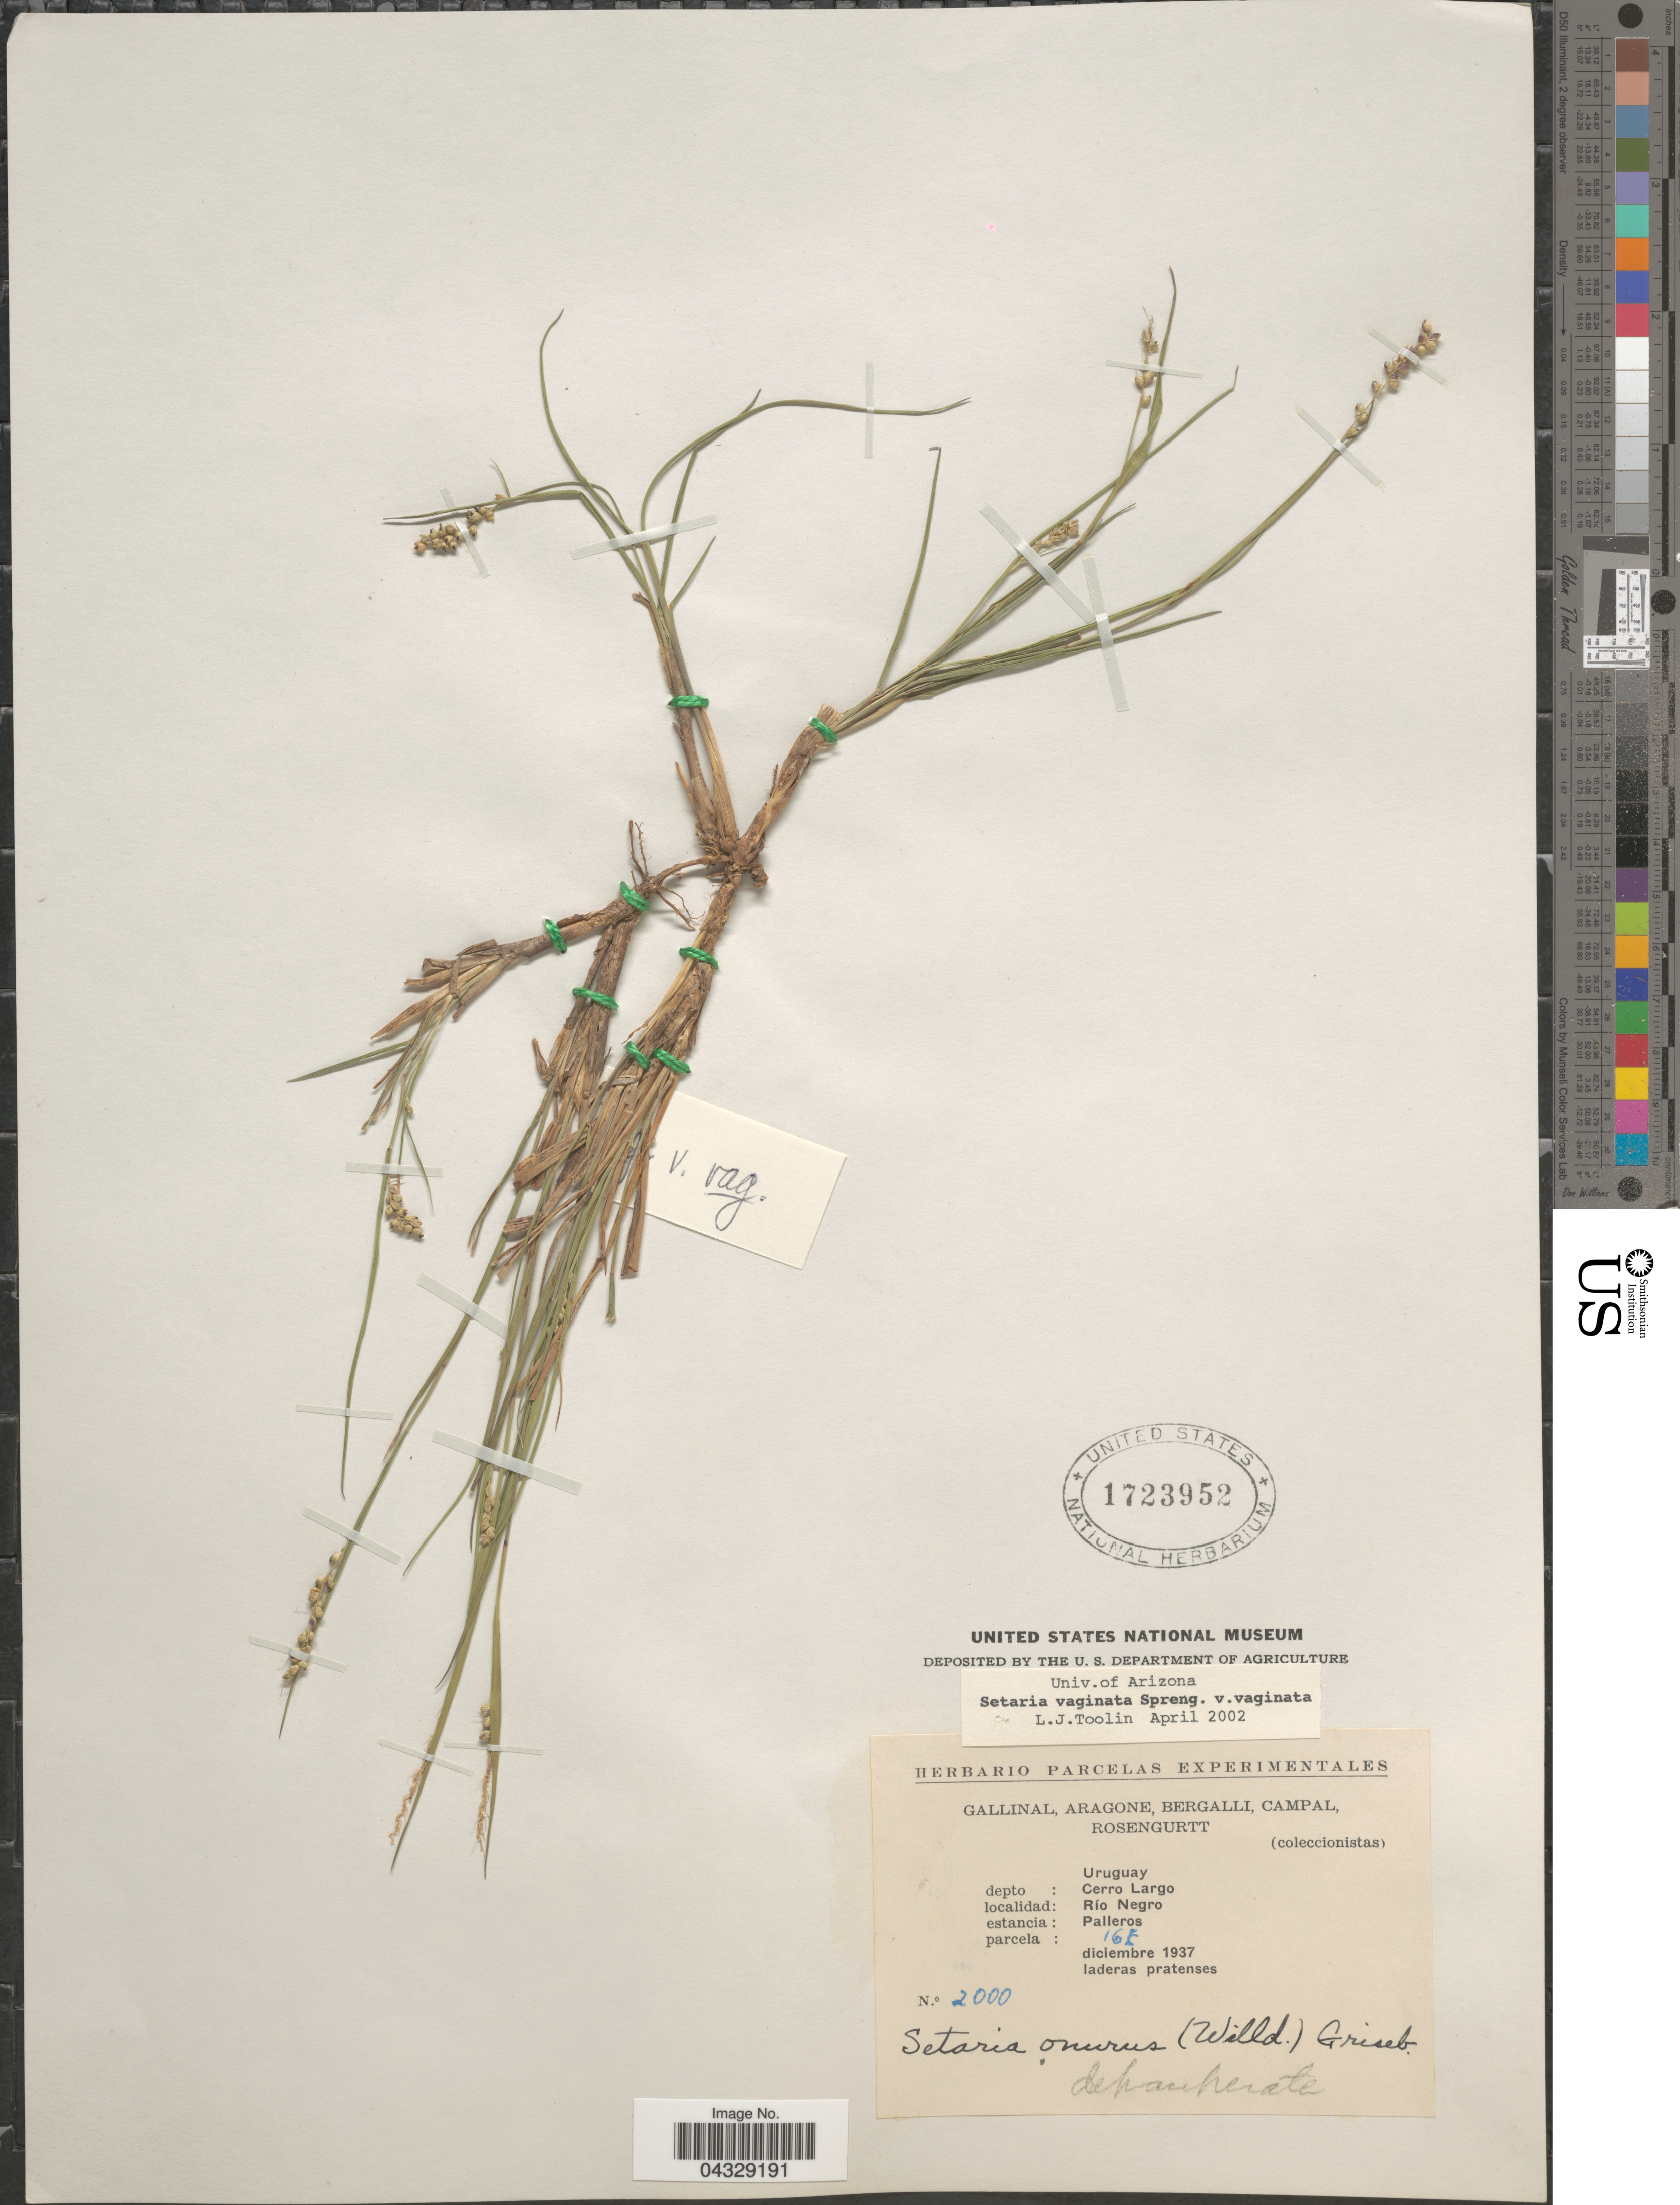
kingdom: Plantae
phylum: Tracheophyta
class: Liliopsida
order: Poales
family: Poaceae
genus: Setaria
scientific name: Setaria vaginata var. vaginata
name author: C.K. Spreng.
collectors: -. Gallinal, -- Aragone, -- Bergalli, -- Campal & Rosengurtt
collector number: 2000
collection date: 1937-12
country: Uruguay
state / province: Cerro Largo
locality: Depto: Cerro Largo. Río Negro. Estancia: Palleros. Parcela: 16E.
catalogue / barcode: US 1723952